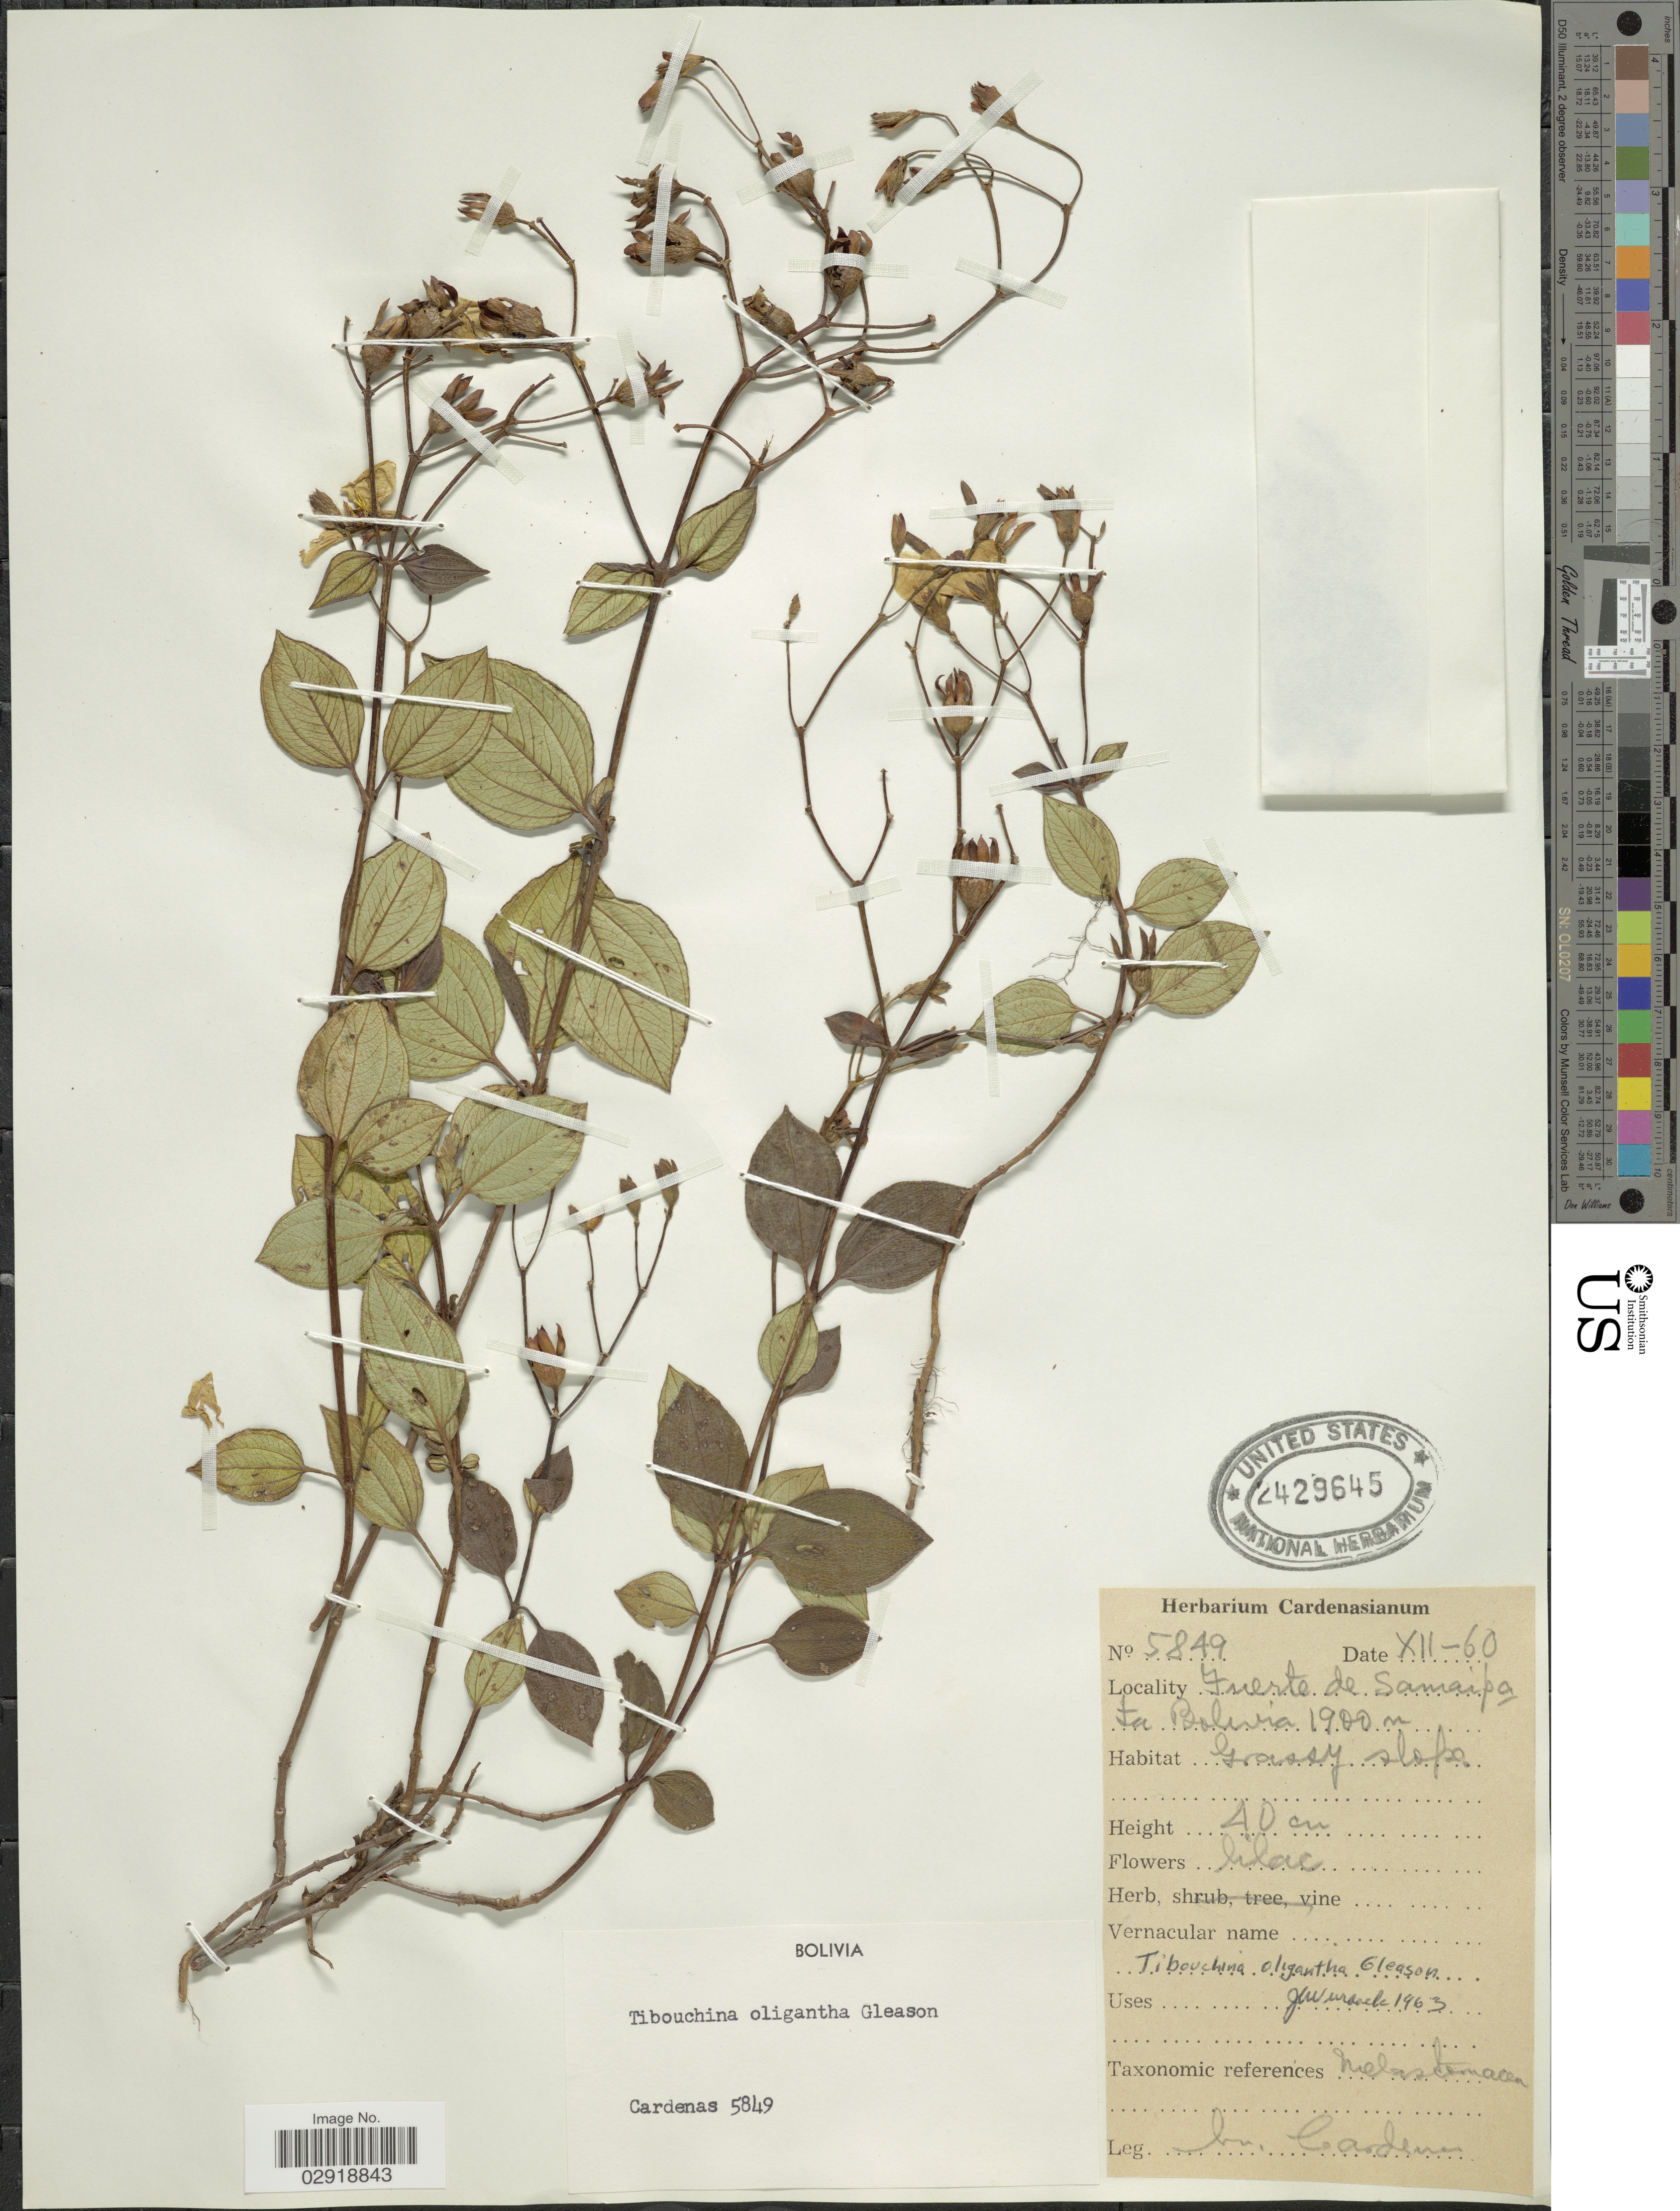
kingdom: Plantae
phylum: Tracheophyta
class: Magnoliopsida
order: Myrtales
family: Melastomataceae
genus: Chaetogastra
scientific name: Chaetogastra oligantha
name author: (Gleason) P.J.F. Guim. & Michelang.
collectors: M. Cárdenas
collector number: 5849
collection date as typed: Transcribed d/m/y: /12/60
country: Bolivia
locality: Fuerte de Saimaipata.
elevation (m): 1900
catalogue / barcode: US 2429645